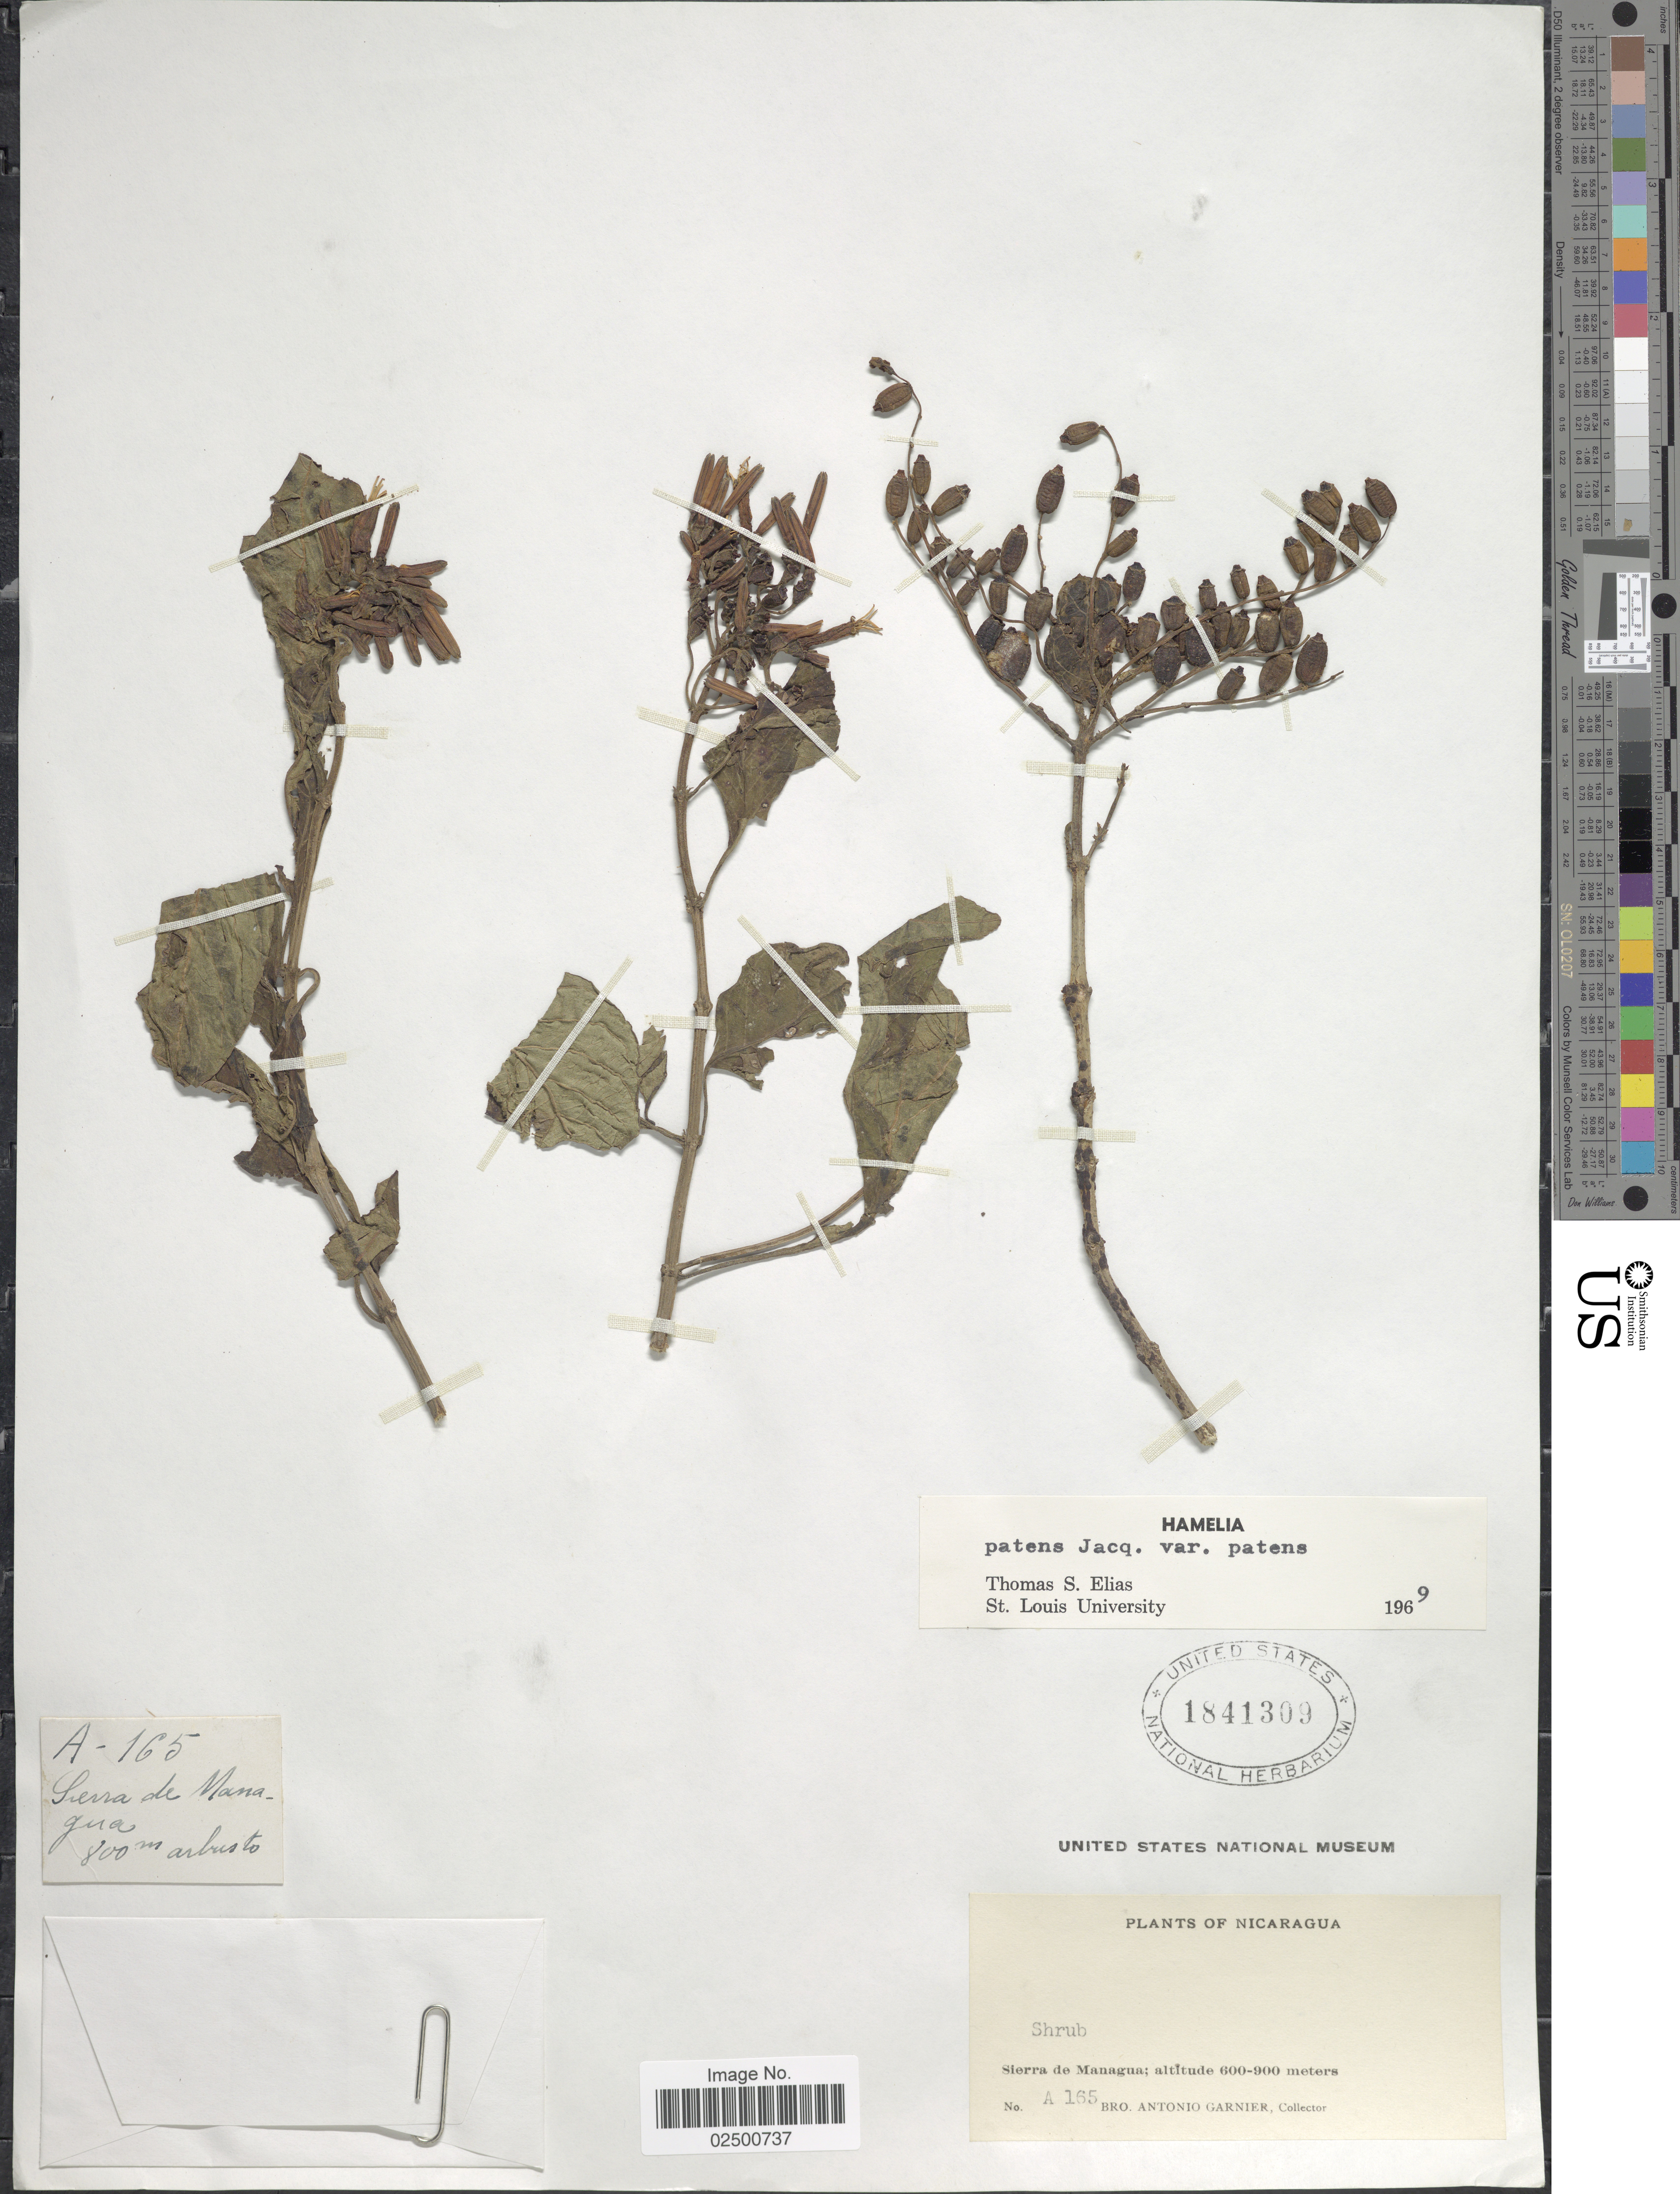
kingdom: Plantae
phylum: Tracheophyta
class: Magnoliopsida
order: Gentianales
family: Rubiaceae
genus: Hamelia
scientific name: Hamelia patens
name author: Jacq.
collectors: Bro. A. Garnier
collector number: A165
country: Nicaragua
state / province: Managua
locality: Sierra de Managua.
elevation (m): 600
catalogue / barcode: US 1841309